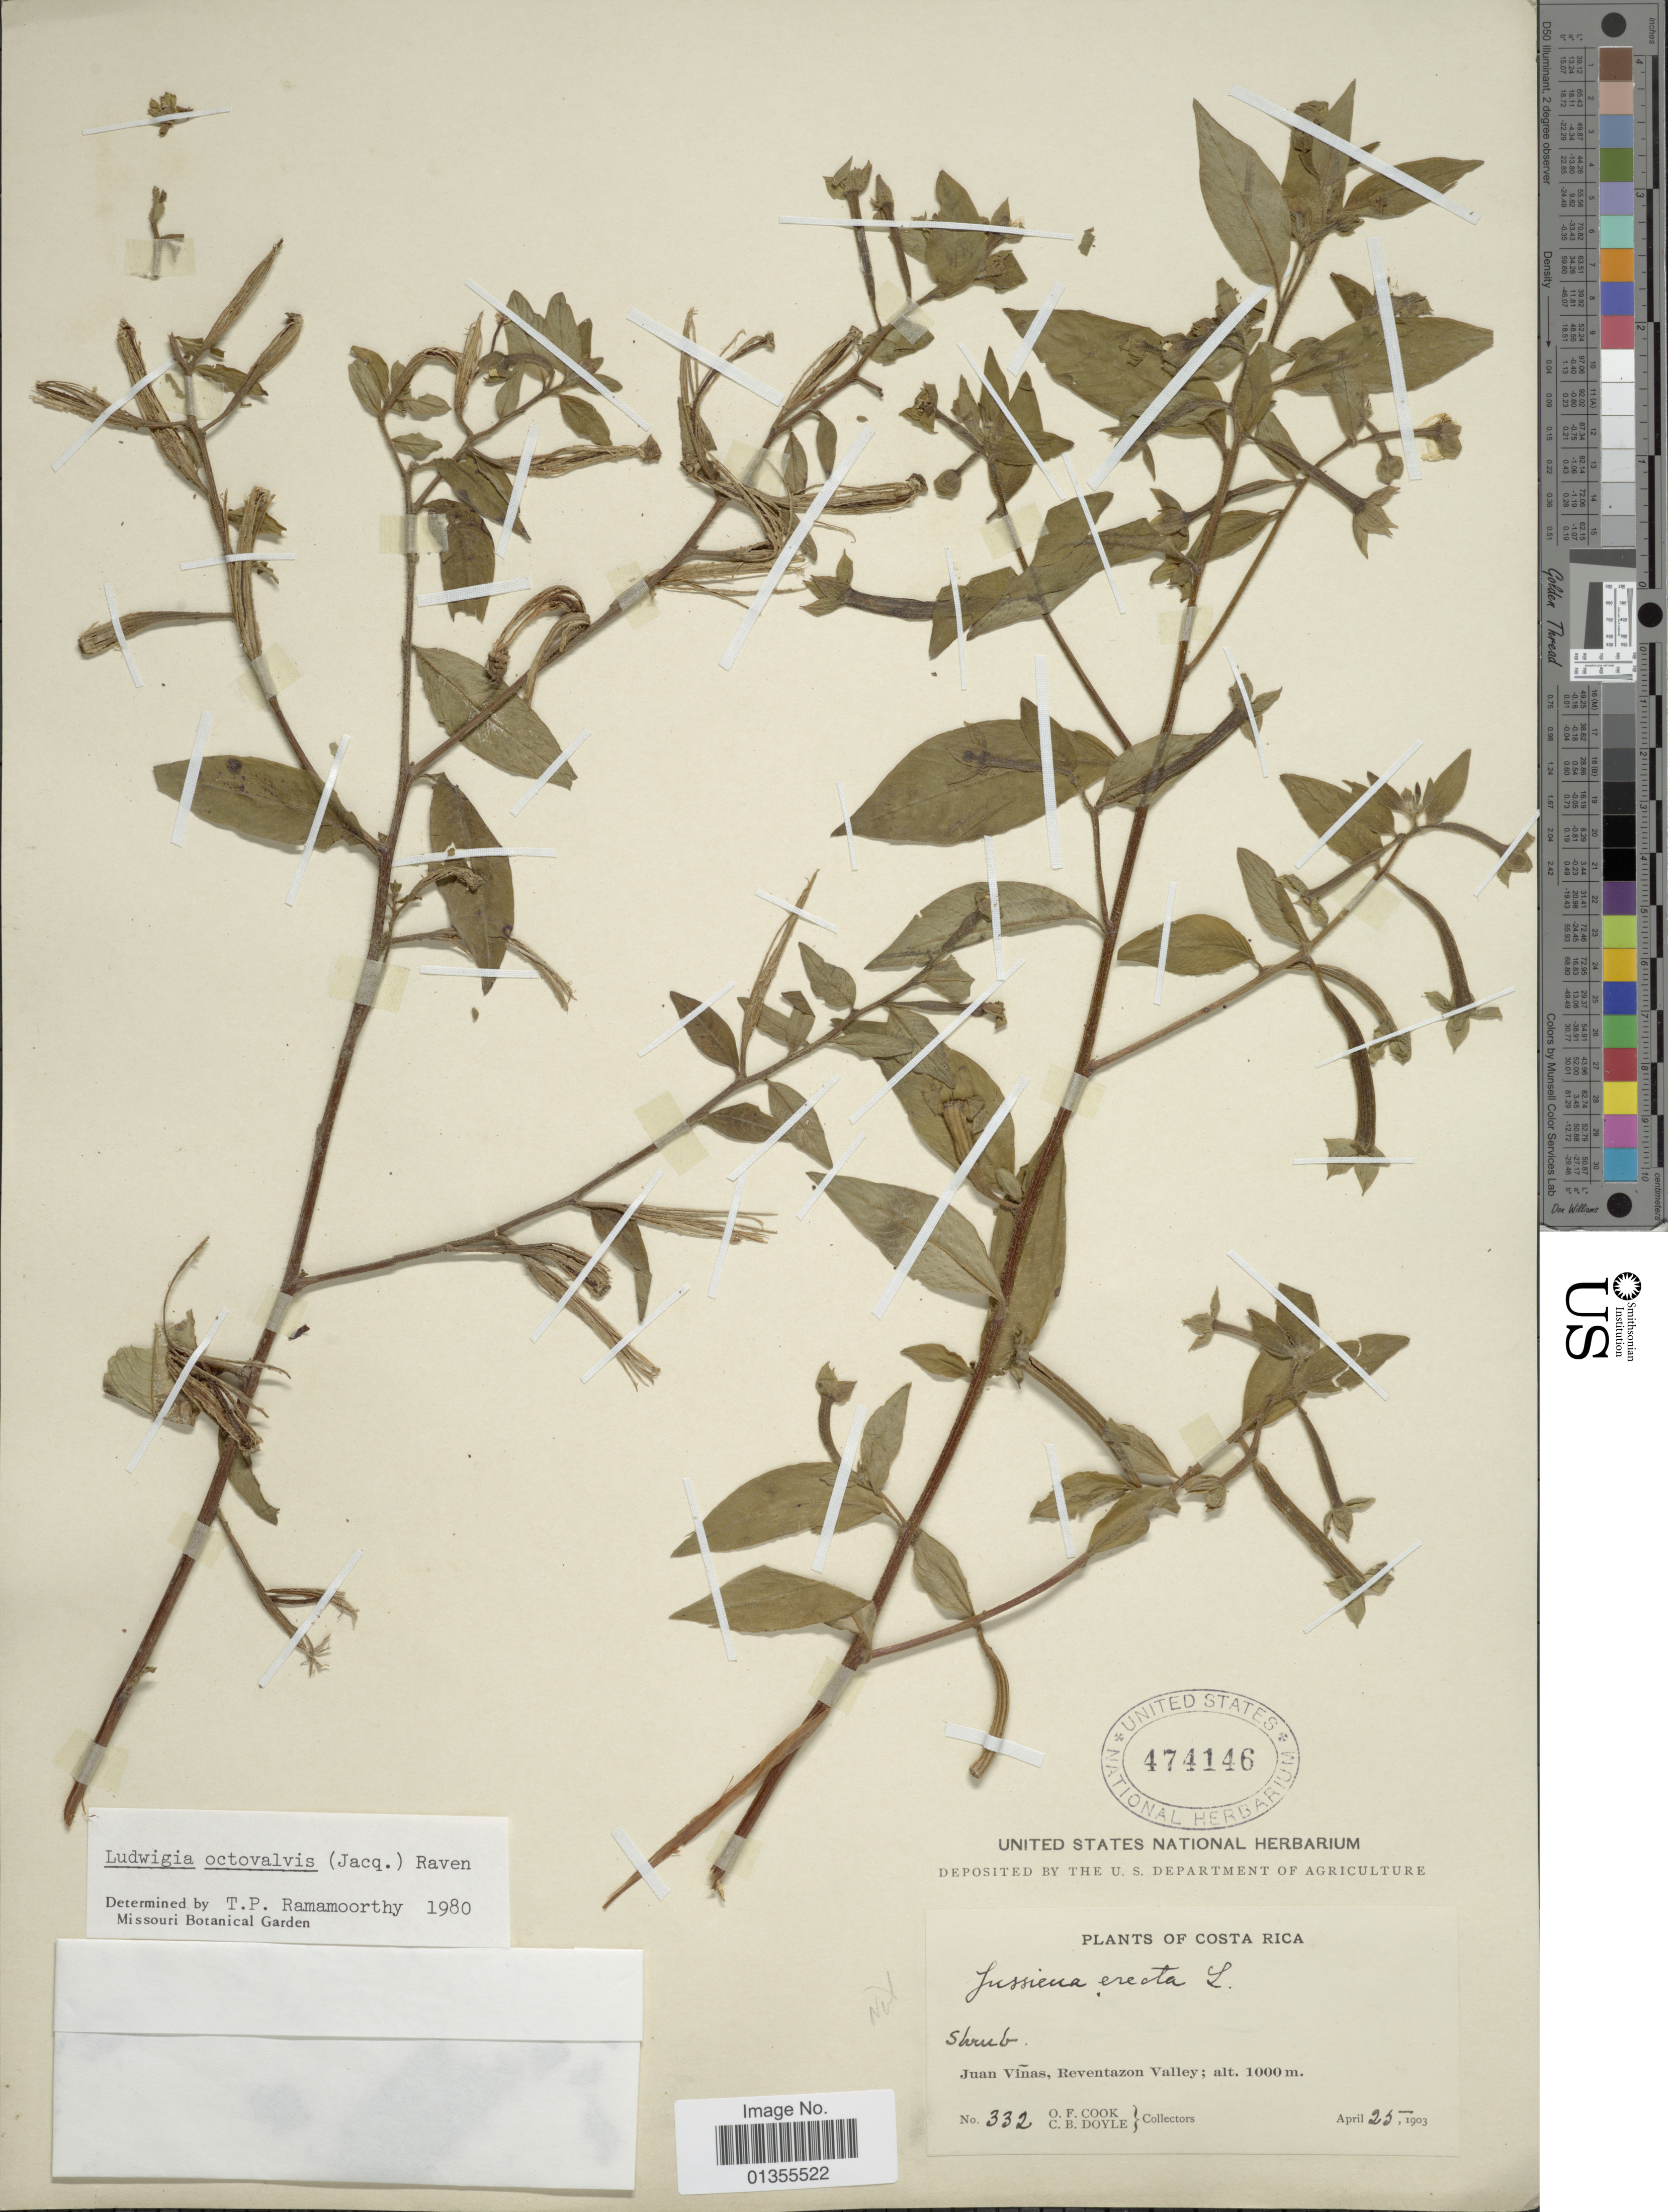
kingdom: Plantae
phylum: Tracheophyta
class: Magnoliopsida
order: Myrtales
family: Onagraceae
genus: Ludwigia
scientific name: Ludwigia octovalvis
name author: (Jacq.) P.H. Raven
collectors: O. F. Cook & C. Doyle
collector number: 332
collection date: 1903-04-25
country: Costa Rica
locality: Juan Viñas, Reventazon Valley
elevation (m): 1000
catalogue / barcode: US 474146